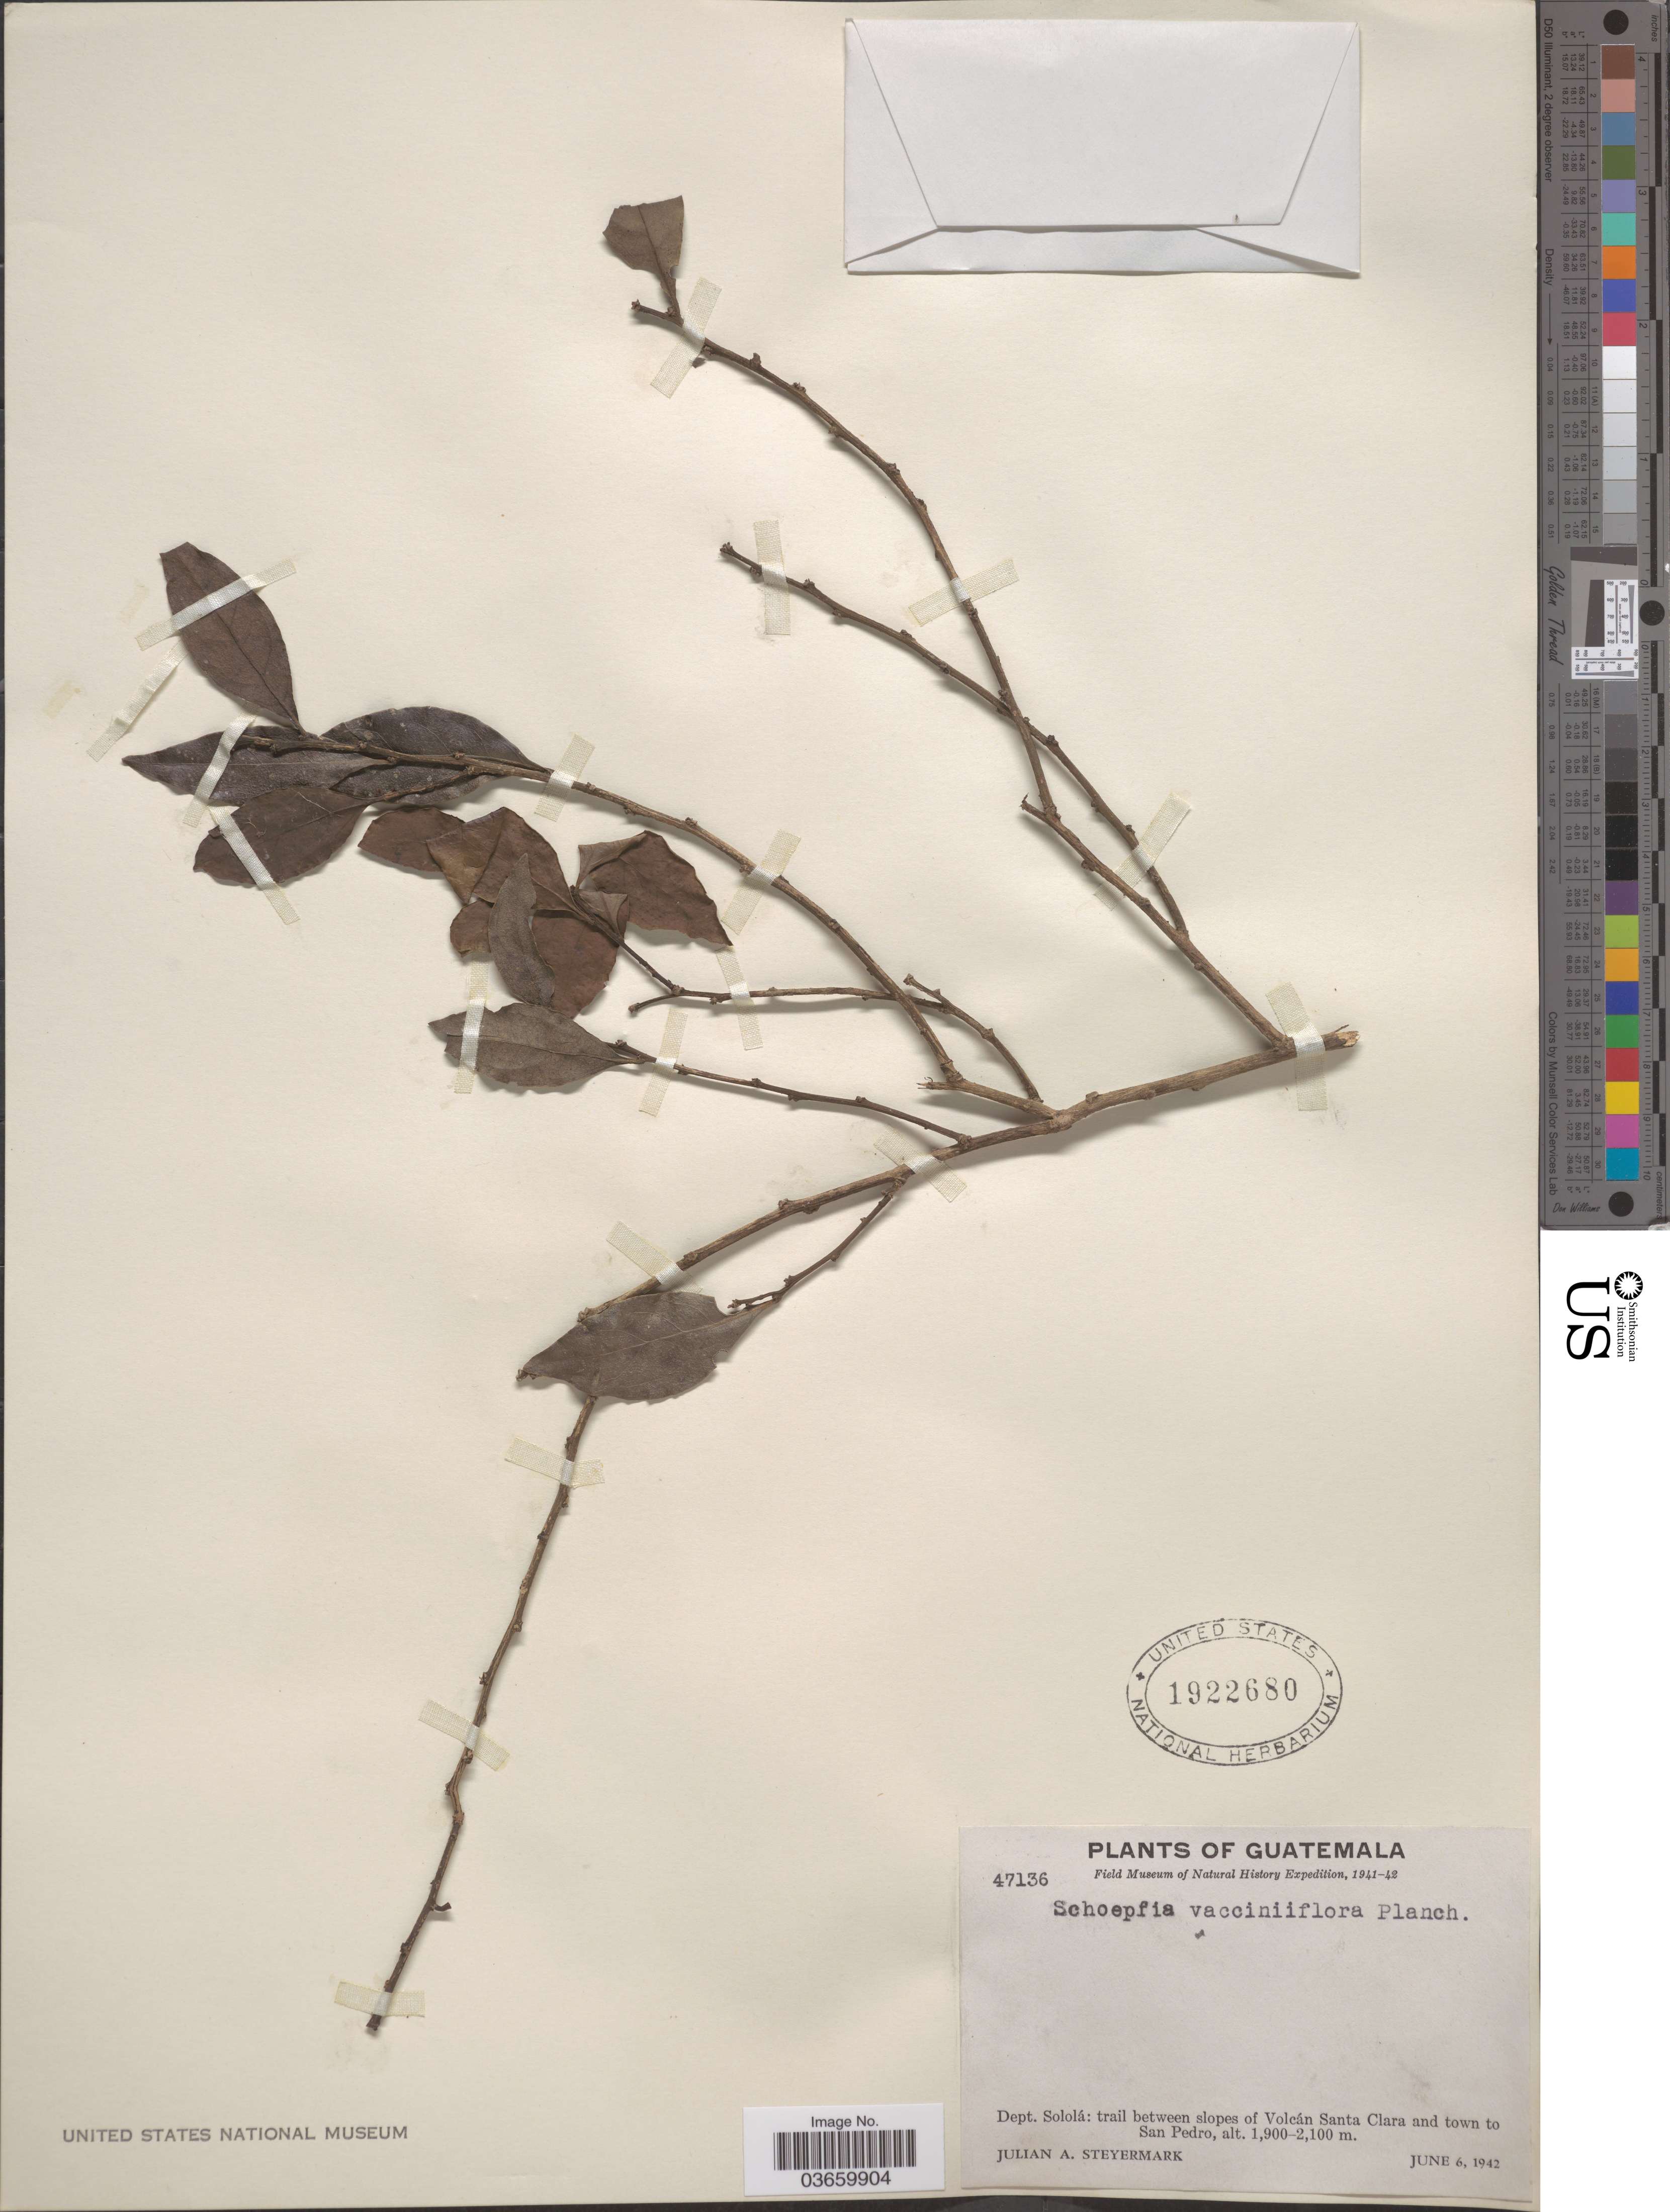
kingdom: Plantae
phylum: Tracheophyta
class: Magnoliopsida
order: Santalales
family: Schoepfiaceae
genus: Schoepfia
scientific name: Schoepfia vacciniiflora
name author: Planch. ex Hemsl.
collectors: J. Steyermark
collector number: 47136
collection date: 1942-06-06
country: Guatemala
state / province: Sololá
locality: Dept. Sololá: trail between slopes of Volcán Santa Clara and town to San Pedro.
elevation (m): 1900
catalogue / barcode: US 1922680